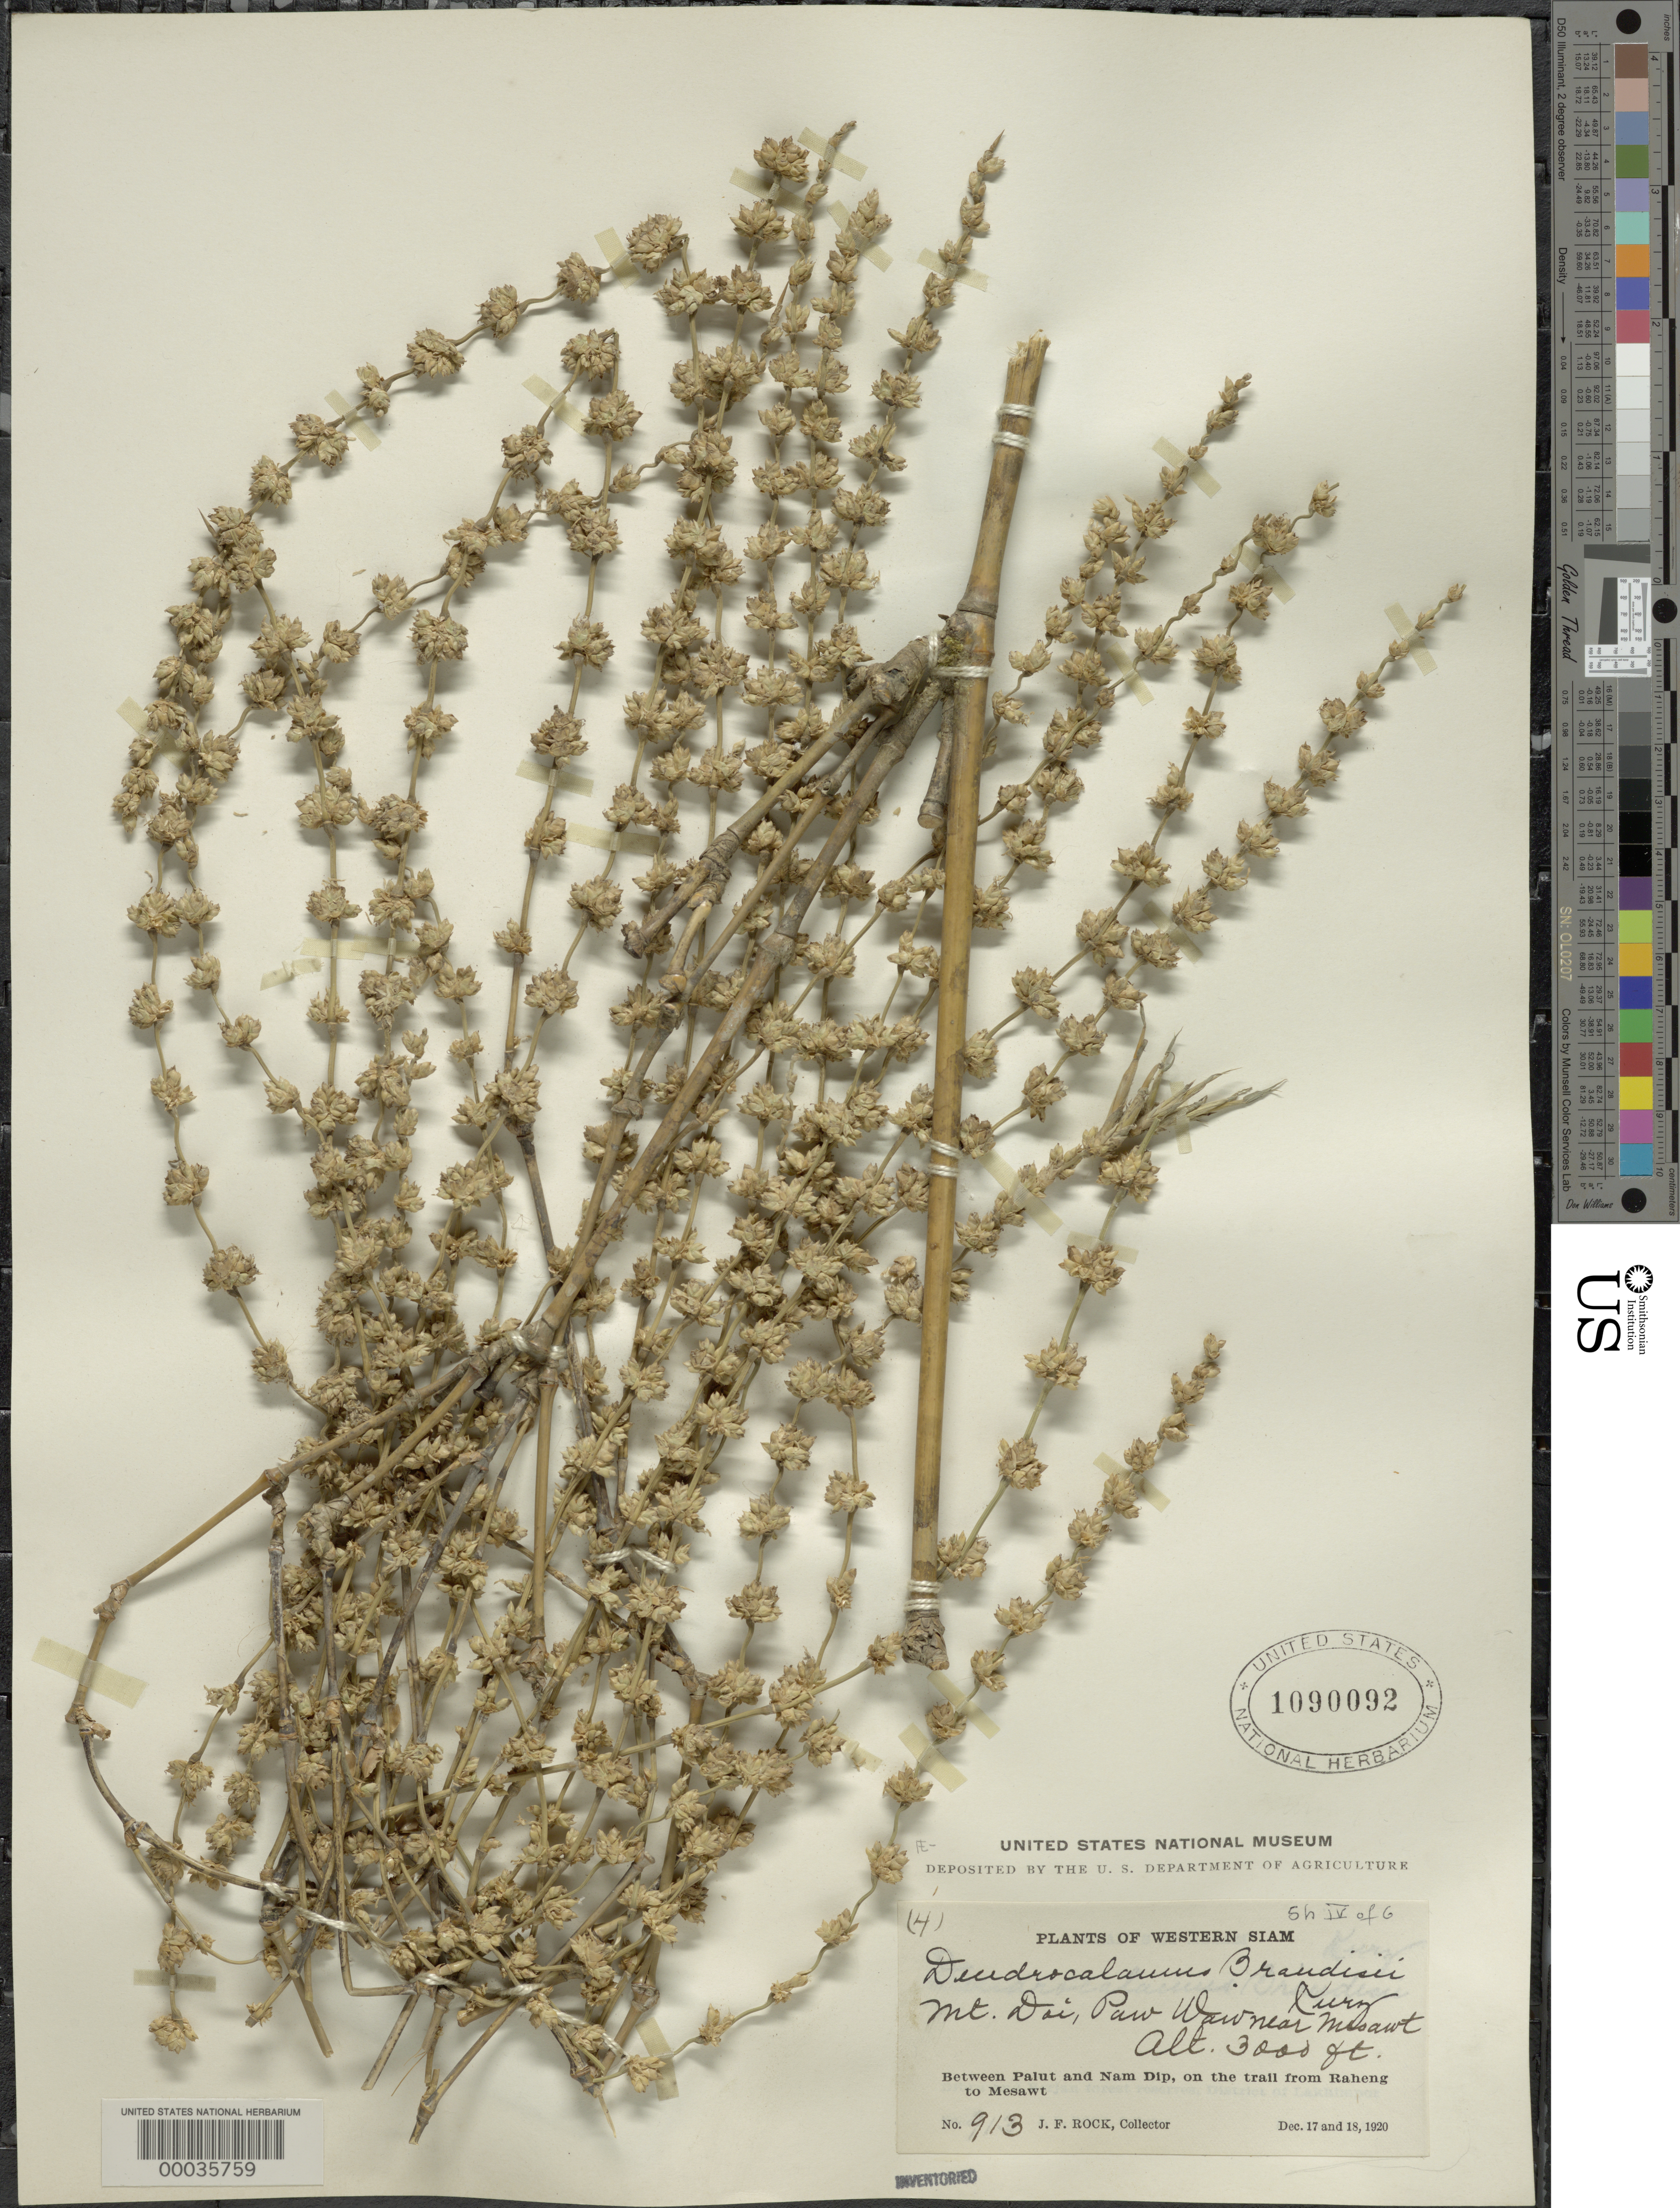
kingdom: Plantae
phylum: Tracheophyta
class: Liliopsida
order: Poales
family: Poaceae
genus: Dendrocalamus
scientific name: Dendrocalamus brandisii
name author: (Munro) Kurz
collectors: J. F. Rock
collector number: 913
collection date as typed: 17 Dec 1920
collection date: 1920-12-17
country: Thailand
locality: Palut, nam dip, raheng, mesawt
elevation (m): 915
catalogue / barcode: US 1090092